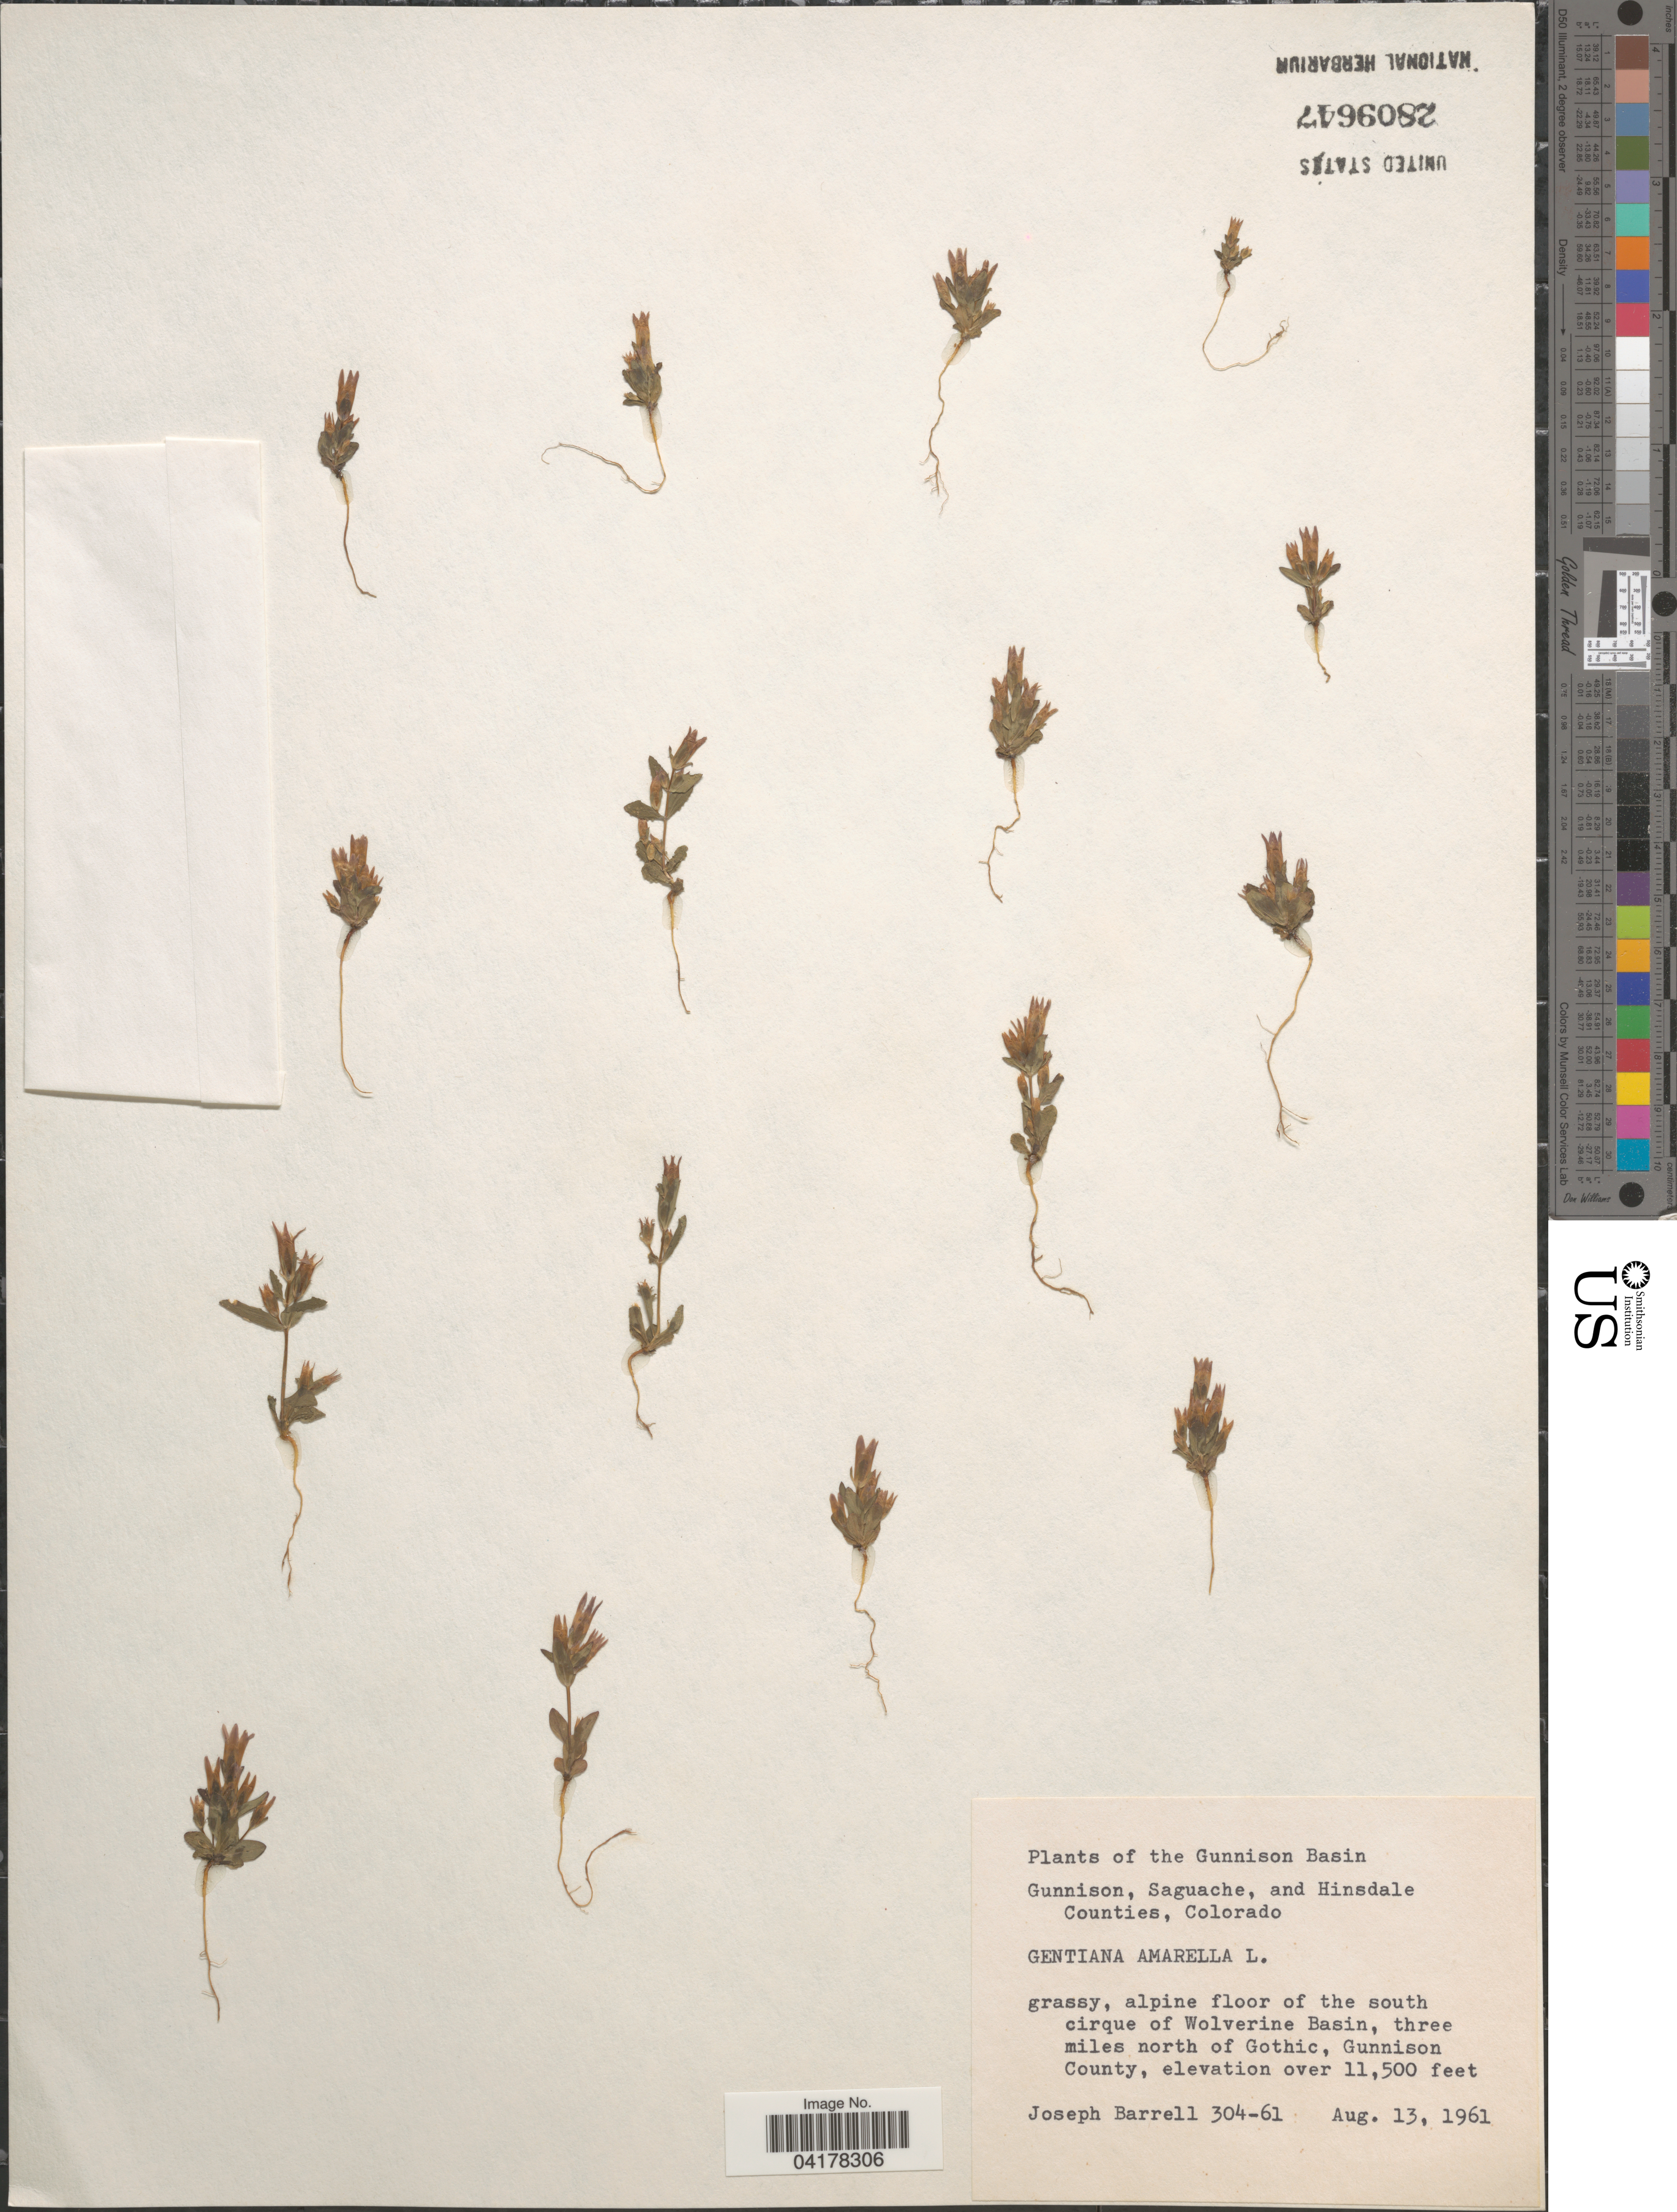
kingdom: Plantae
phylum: Tracheophyta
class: Magnoliopsida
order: Gentianales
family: Gentianaceae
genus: Gentiana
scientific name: Gentiana amarella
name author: L.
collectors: J. Barrell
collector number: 304-61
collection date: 1961-08-13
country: United States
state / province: Colorado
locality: The Gunnison Basin. Grassy, alpine floor of the south cirque of Wolverine Basin, three miles north of Gothic, Gunnison County.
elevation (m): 3505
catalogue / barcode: US 2809647